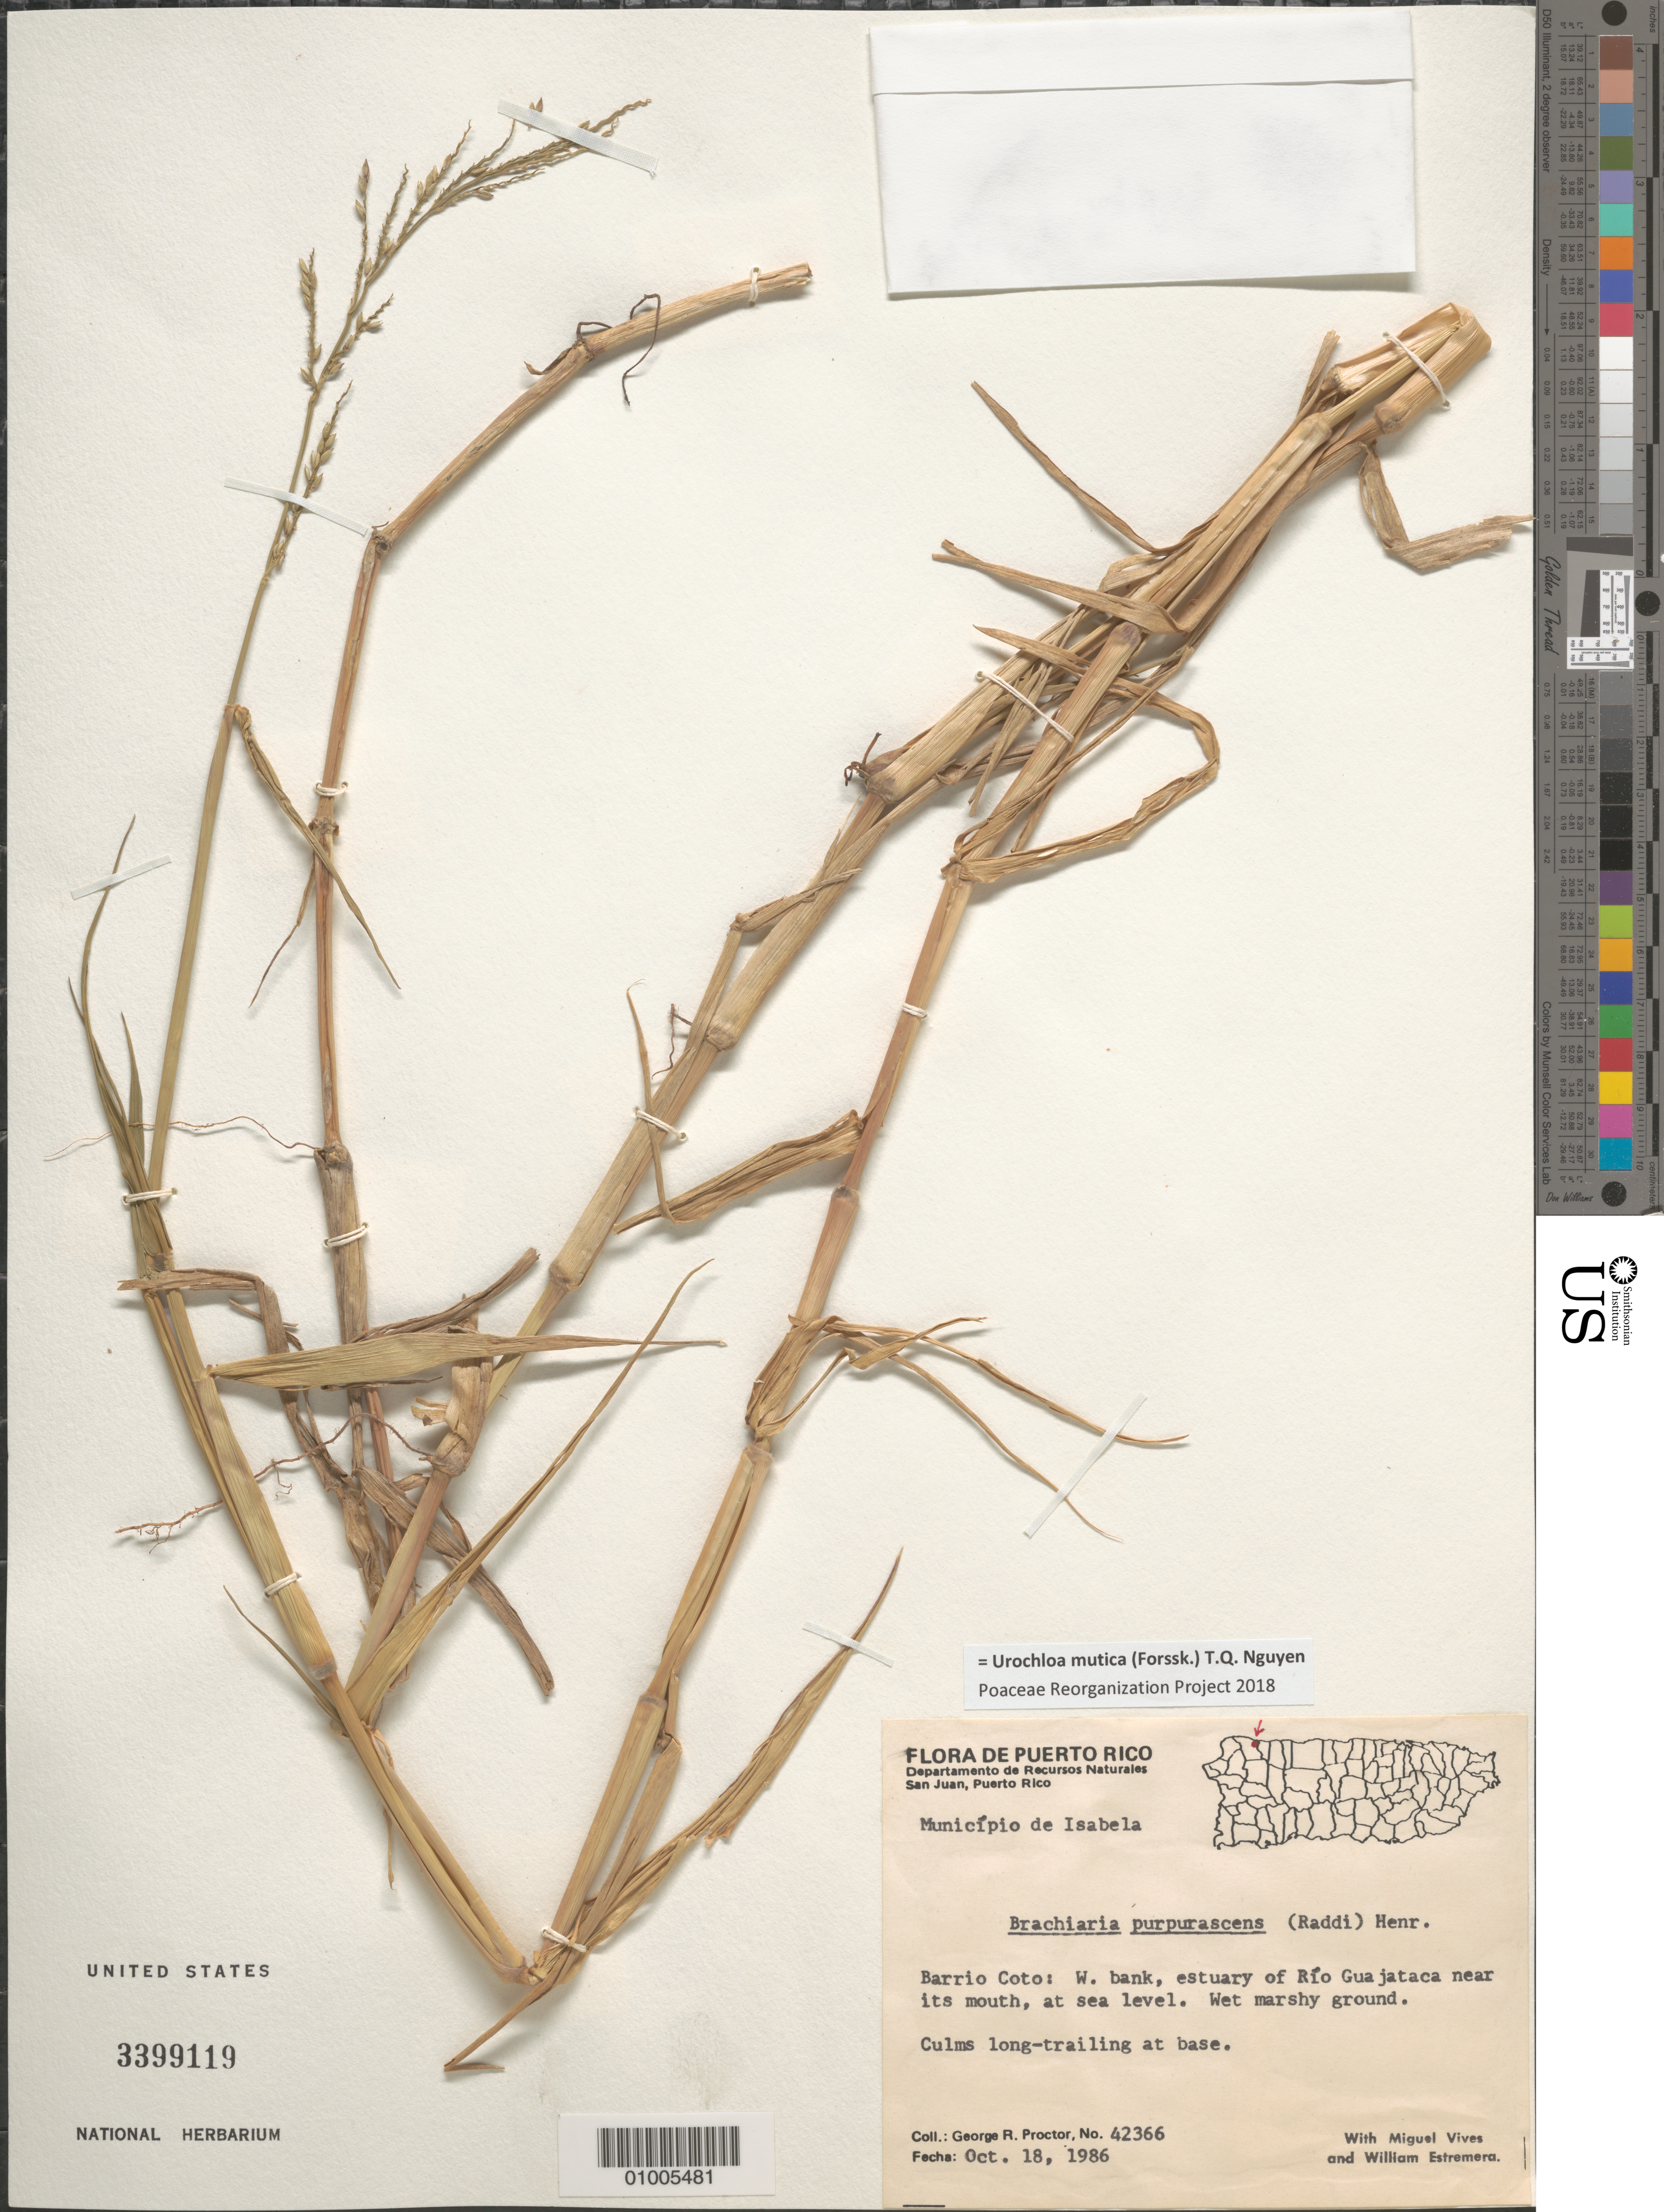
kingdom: Plantae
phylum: Tracheophyta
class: Liliopsida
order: Poales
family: Poaceae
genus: Brachiaria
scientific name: Brachiaria purpurascens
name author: (Raddi) Henr.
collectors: G. R. Proctor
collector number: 42366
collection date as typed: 18 Oct 1986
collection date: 1986-10-18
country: Puerto Rico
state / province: Isabela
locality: Barrio Colto: W. bank, estuary of Rio Guajataca near its mouth, at sea level. Wet marshy ground. Culms long-trailing at base.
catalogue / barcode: US 3399119